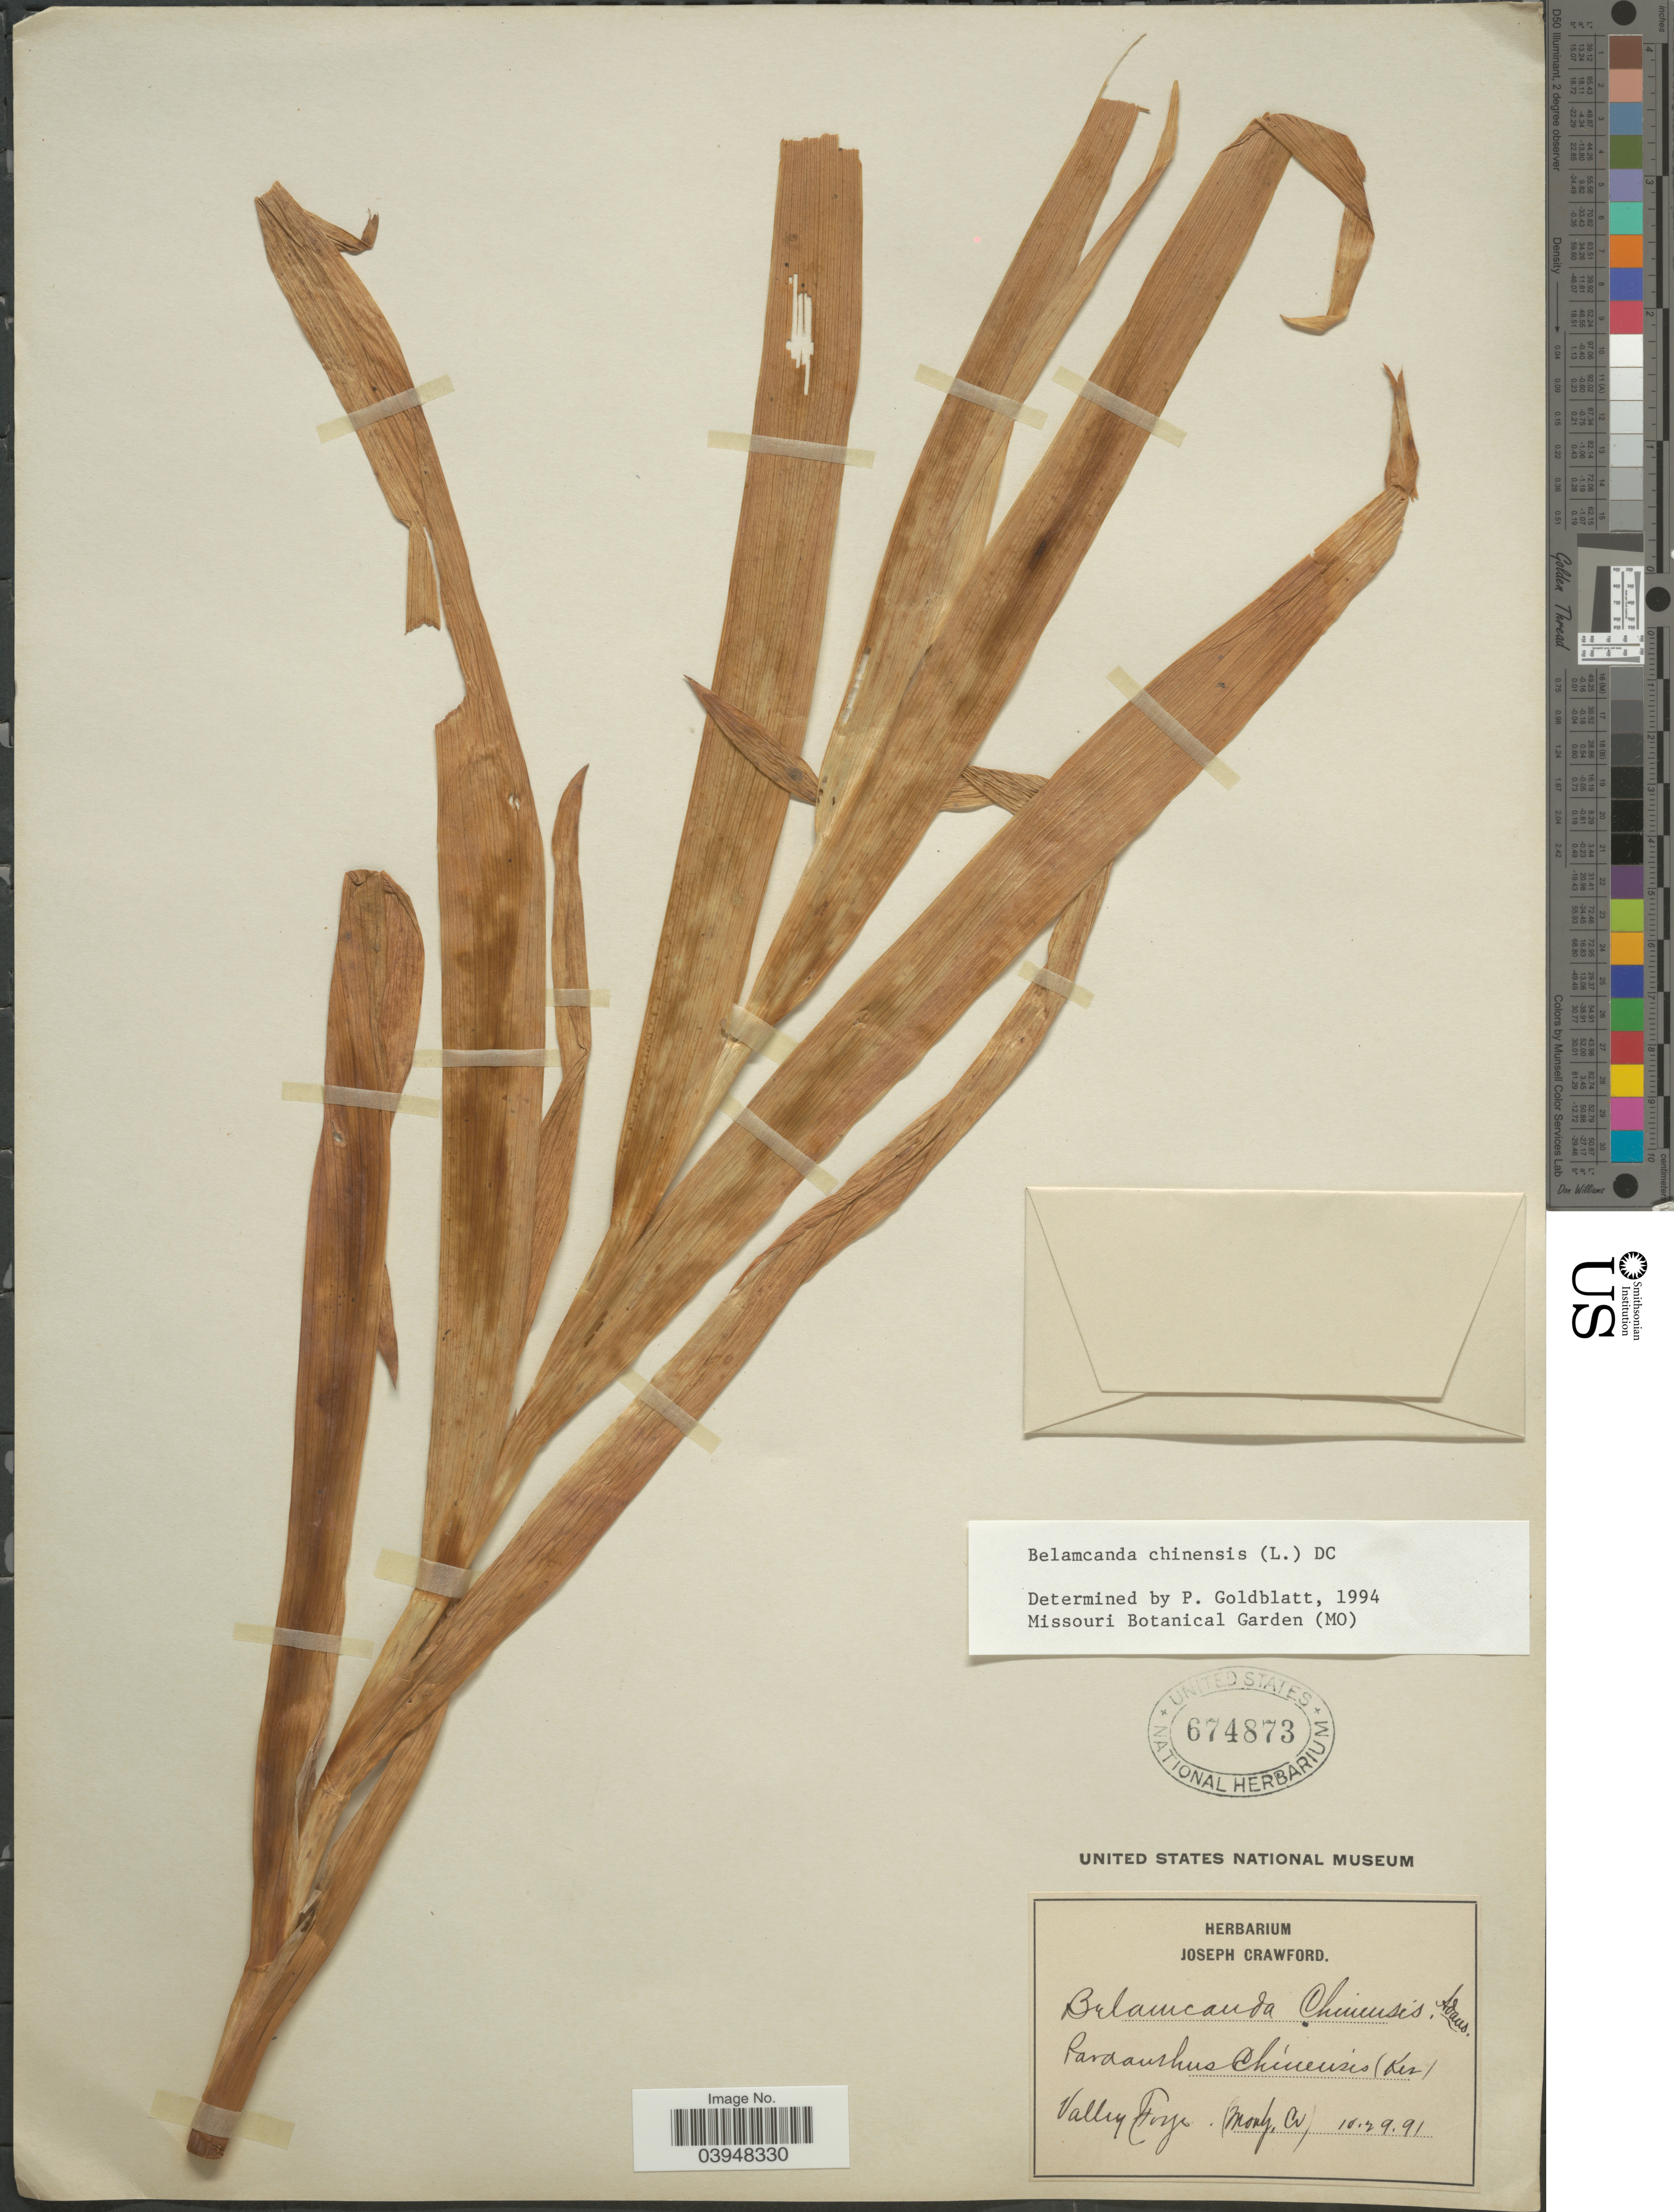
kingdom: Plantae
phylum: Tracheophyta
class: Liliopsida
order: Asparagales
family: Iridaceae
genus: Iris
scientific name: Iris domestica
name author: (L.) Goldblatt & Mabb.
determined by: Strong, Mark T., (BOT), Smithsonian Institution - National Museum of Natural History (UNITED STATES)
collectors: ex herb. Joseph Crawford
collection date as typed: Transcribed d/m/y: 29/10/91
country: United States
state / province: Pennsylvania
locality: Valley Forge. (Monty Co).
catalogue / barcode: US 674873